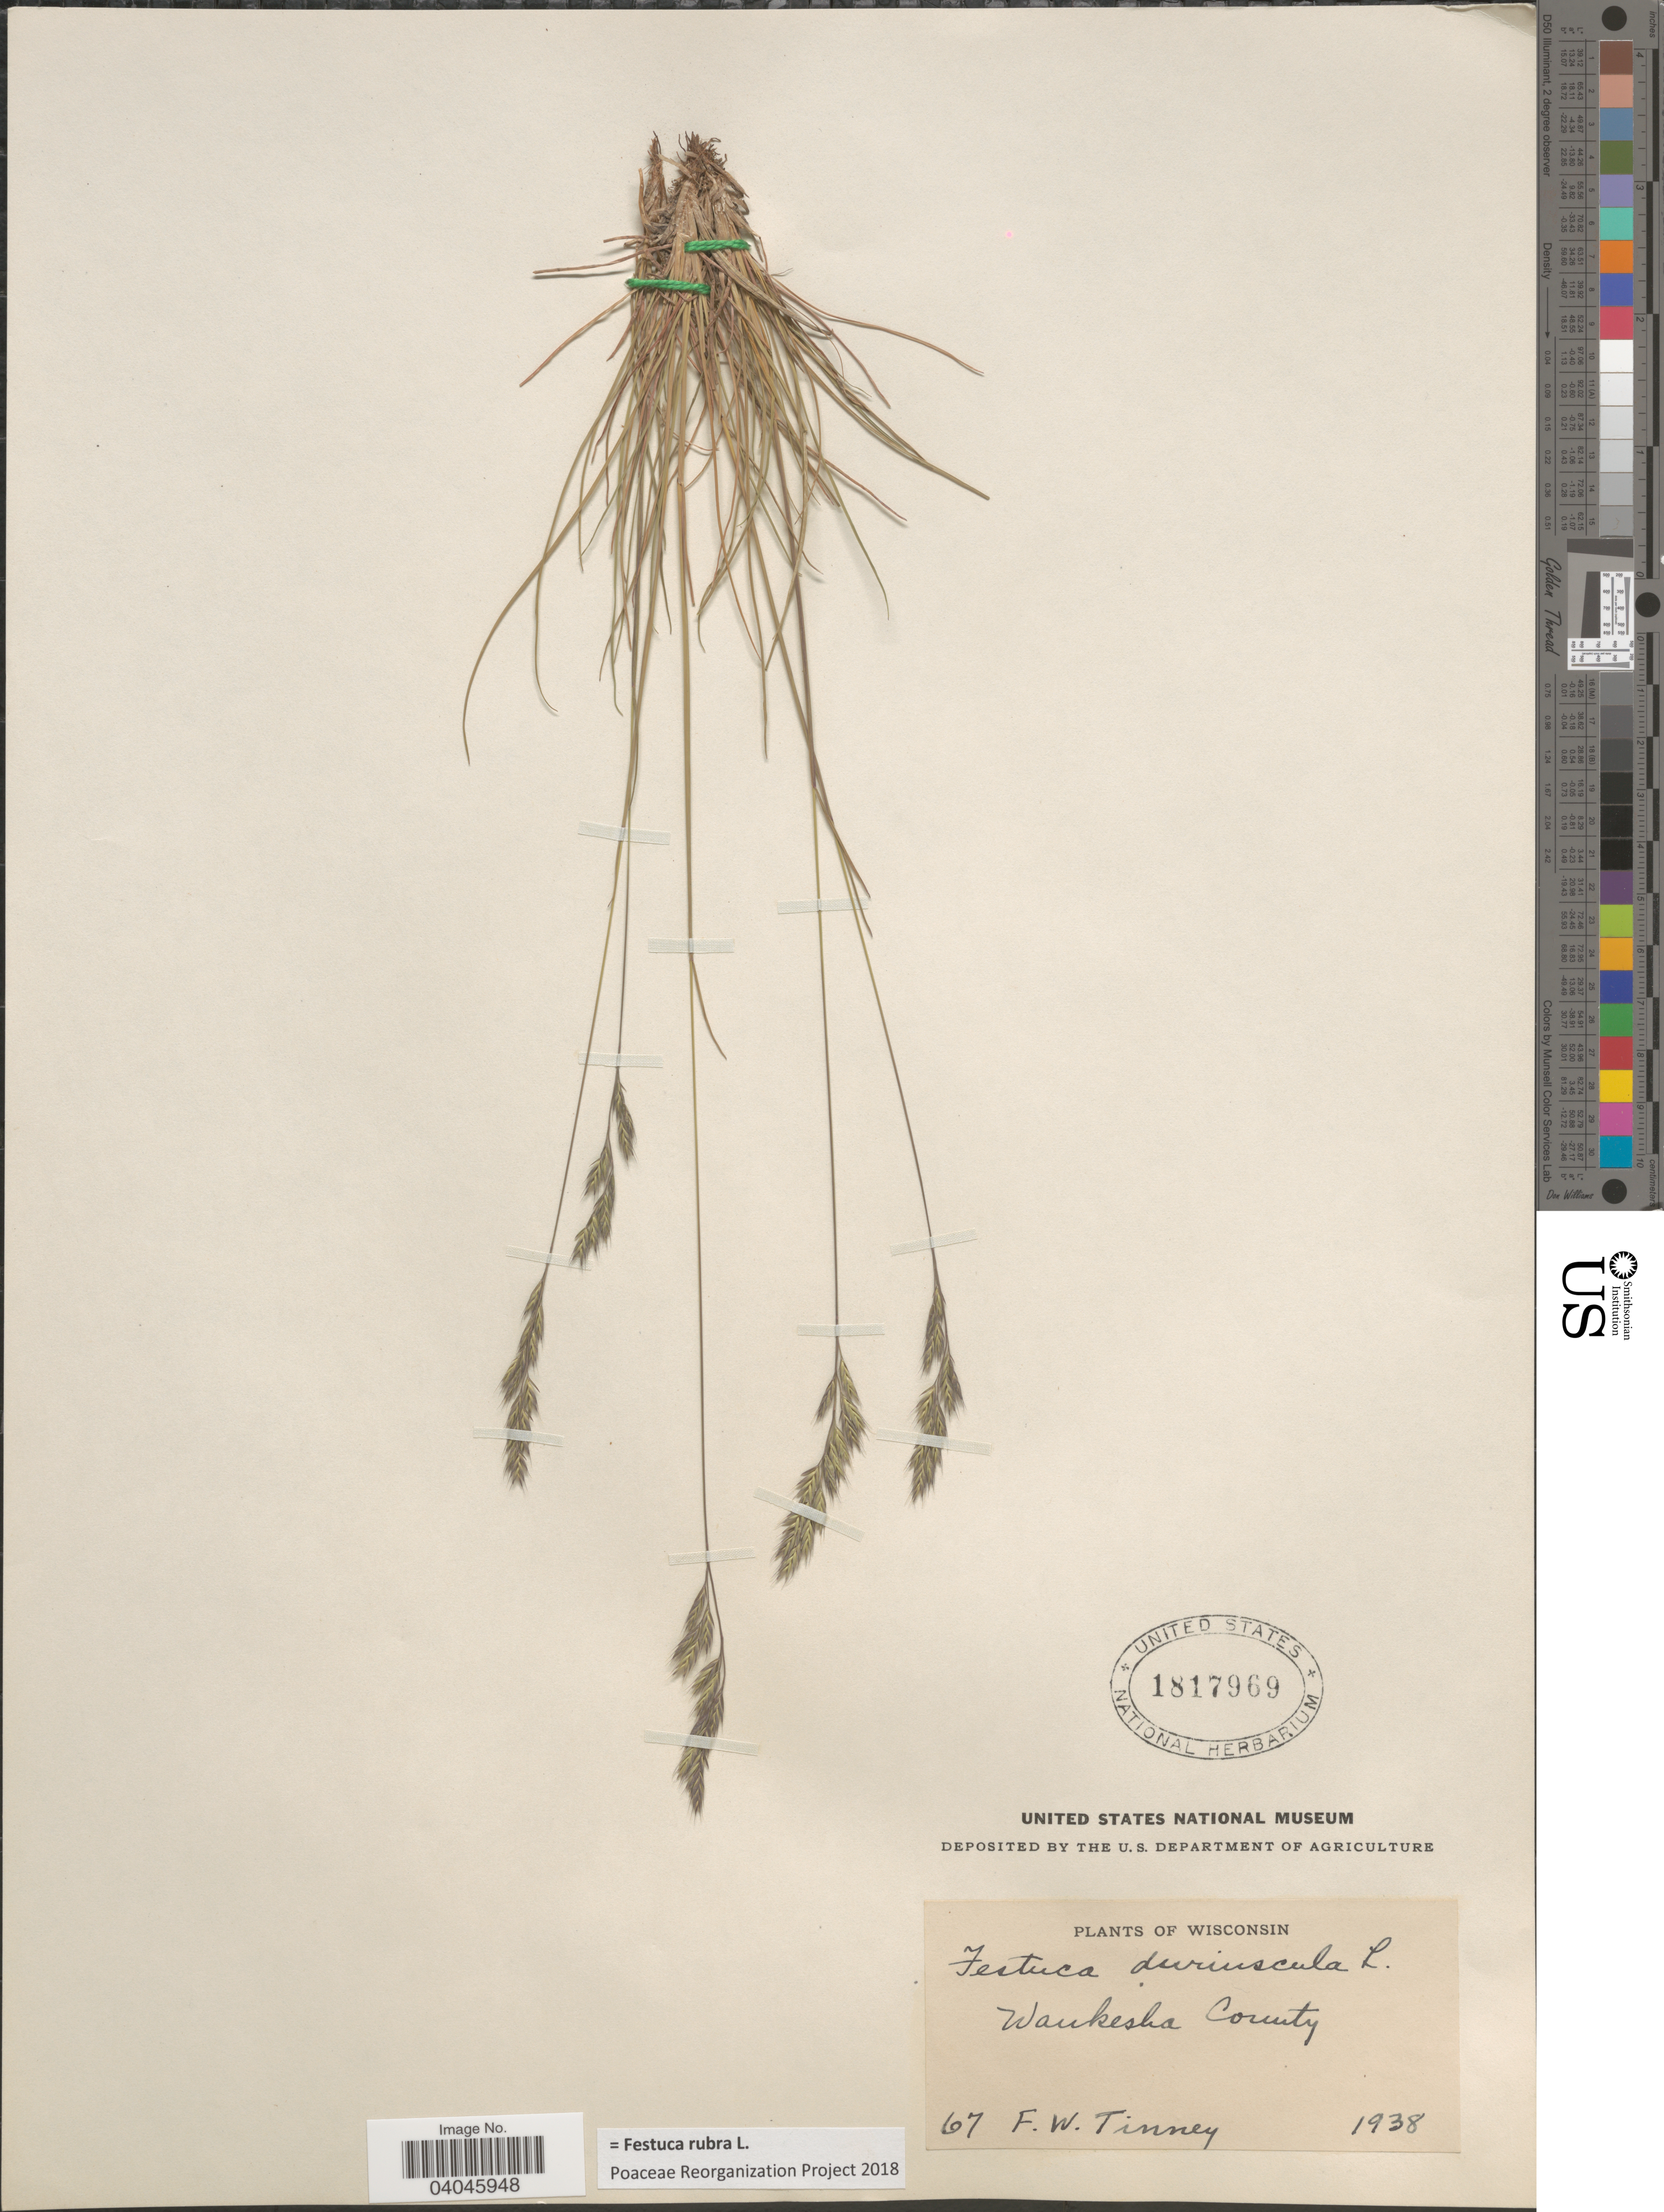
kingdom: Plantae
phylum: Tracheophyta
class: Liliopsida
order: Poales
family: Poaceae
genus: Festuca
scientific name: Festuca rubra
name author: L.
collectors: F. Tinney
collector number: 67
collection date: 1938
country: United States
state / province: Wisconsin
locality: Waukesha County.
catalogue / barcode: US 1817969